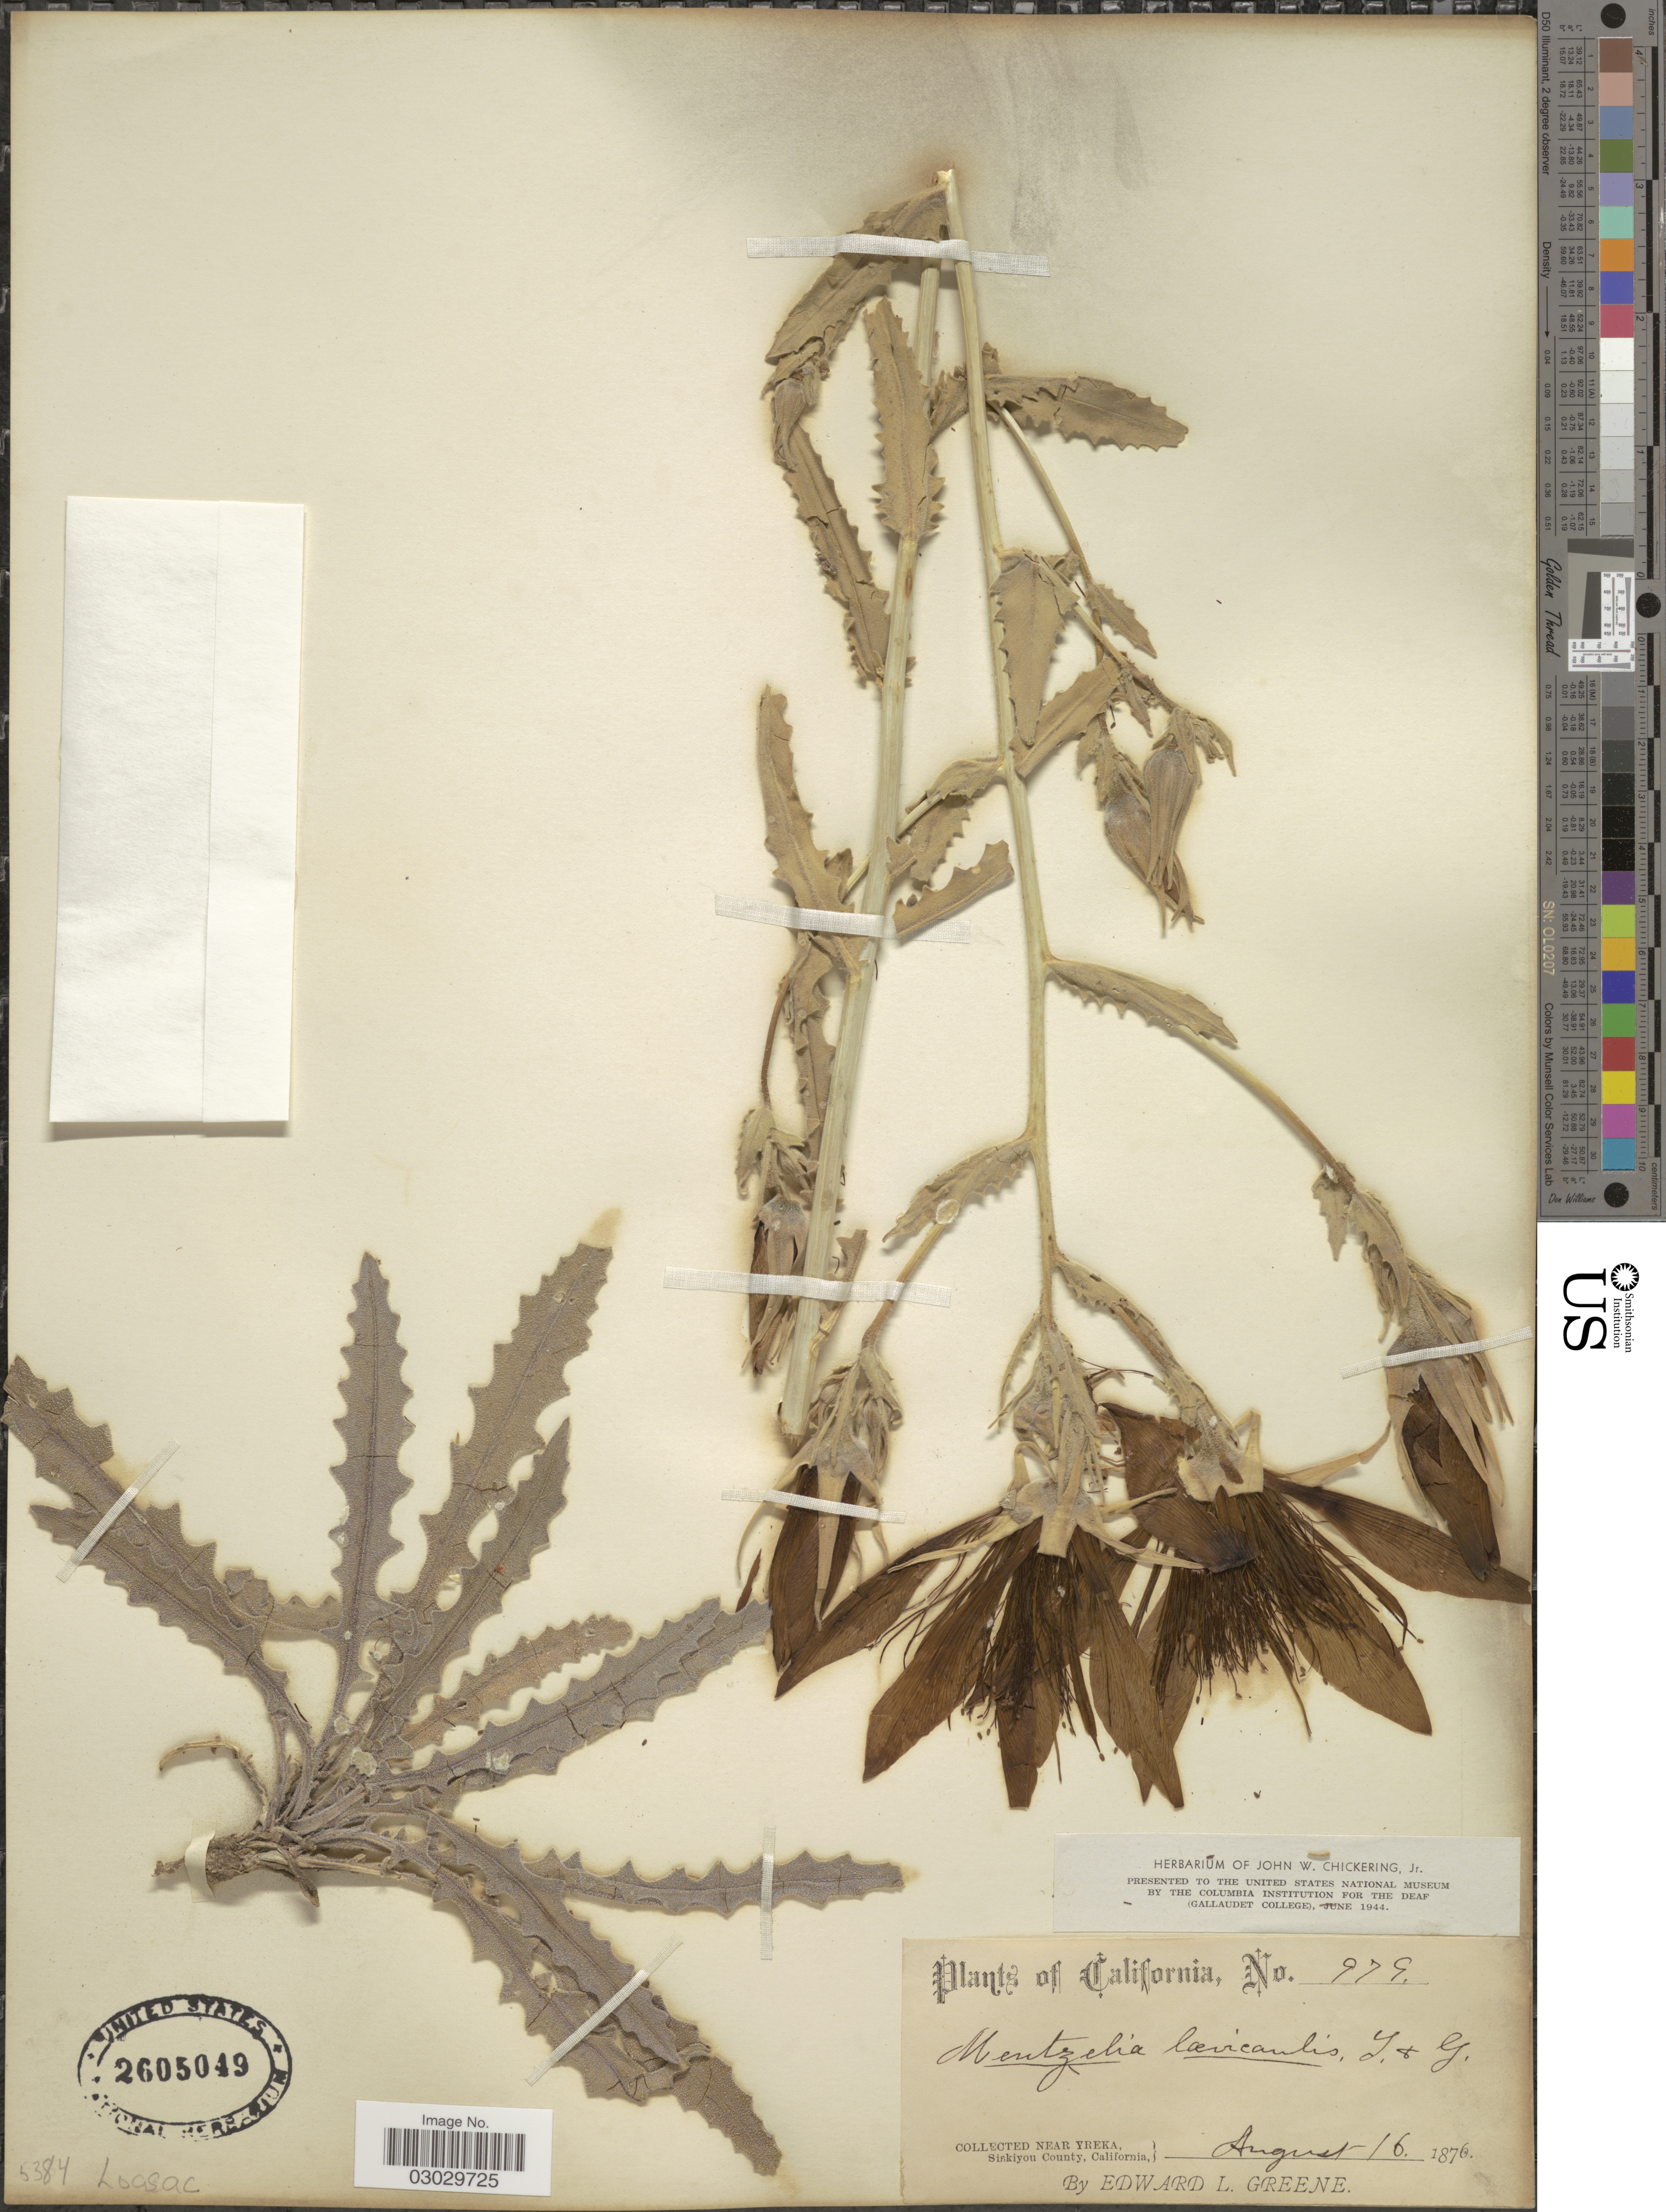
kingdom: Plantae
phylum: Tracheophyta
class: Magnoliopsida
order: Cornales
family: Loasaceae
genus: Mentzelia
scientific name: Mentzelia laevicaulis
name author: (Douglas ex Hook.) Torr. & A. Gray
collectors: E. L. Greene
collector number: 979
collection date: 1876-08-16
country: United States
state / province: California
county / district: Siskiyou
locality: Near Yreka, Siskiyou County.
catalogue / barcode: US 2605049